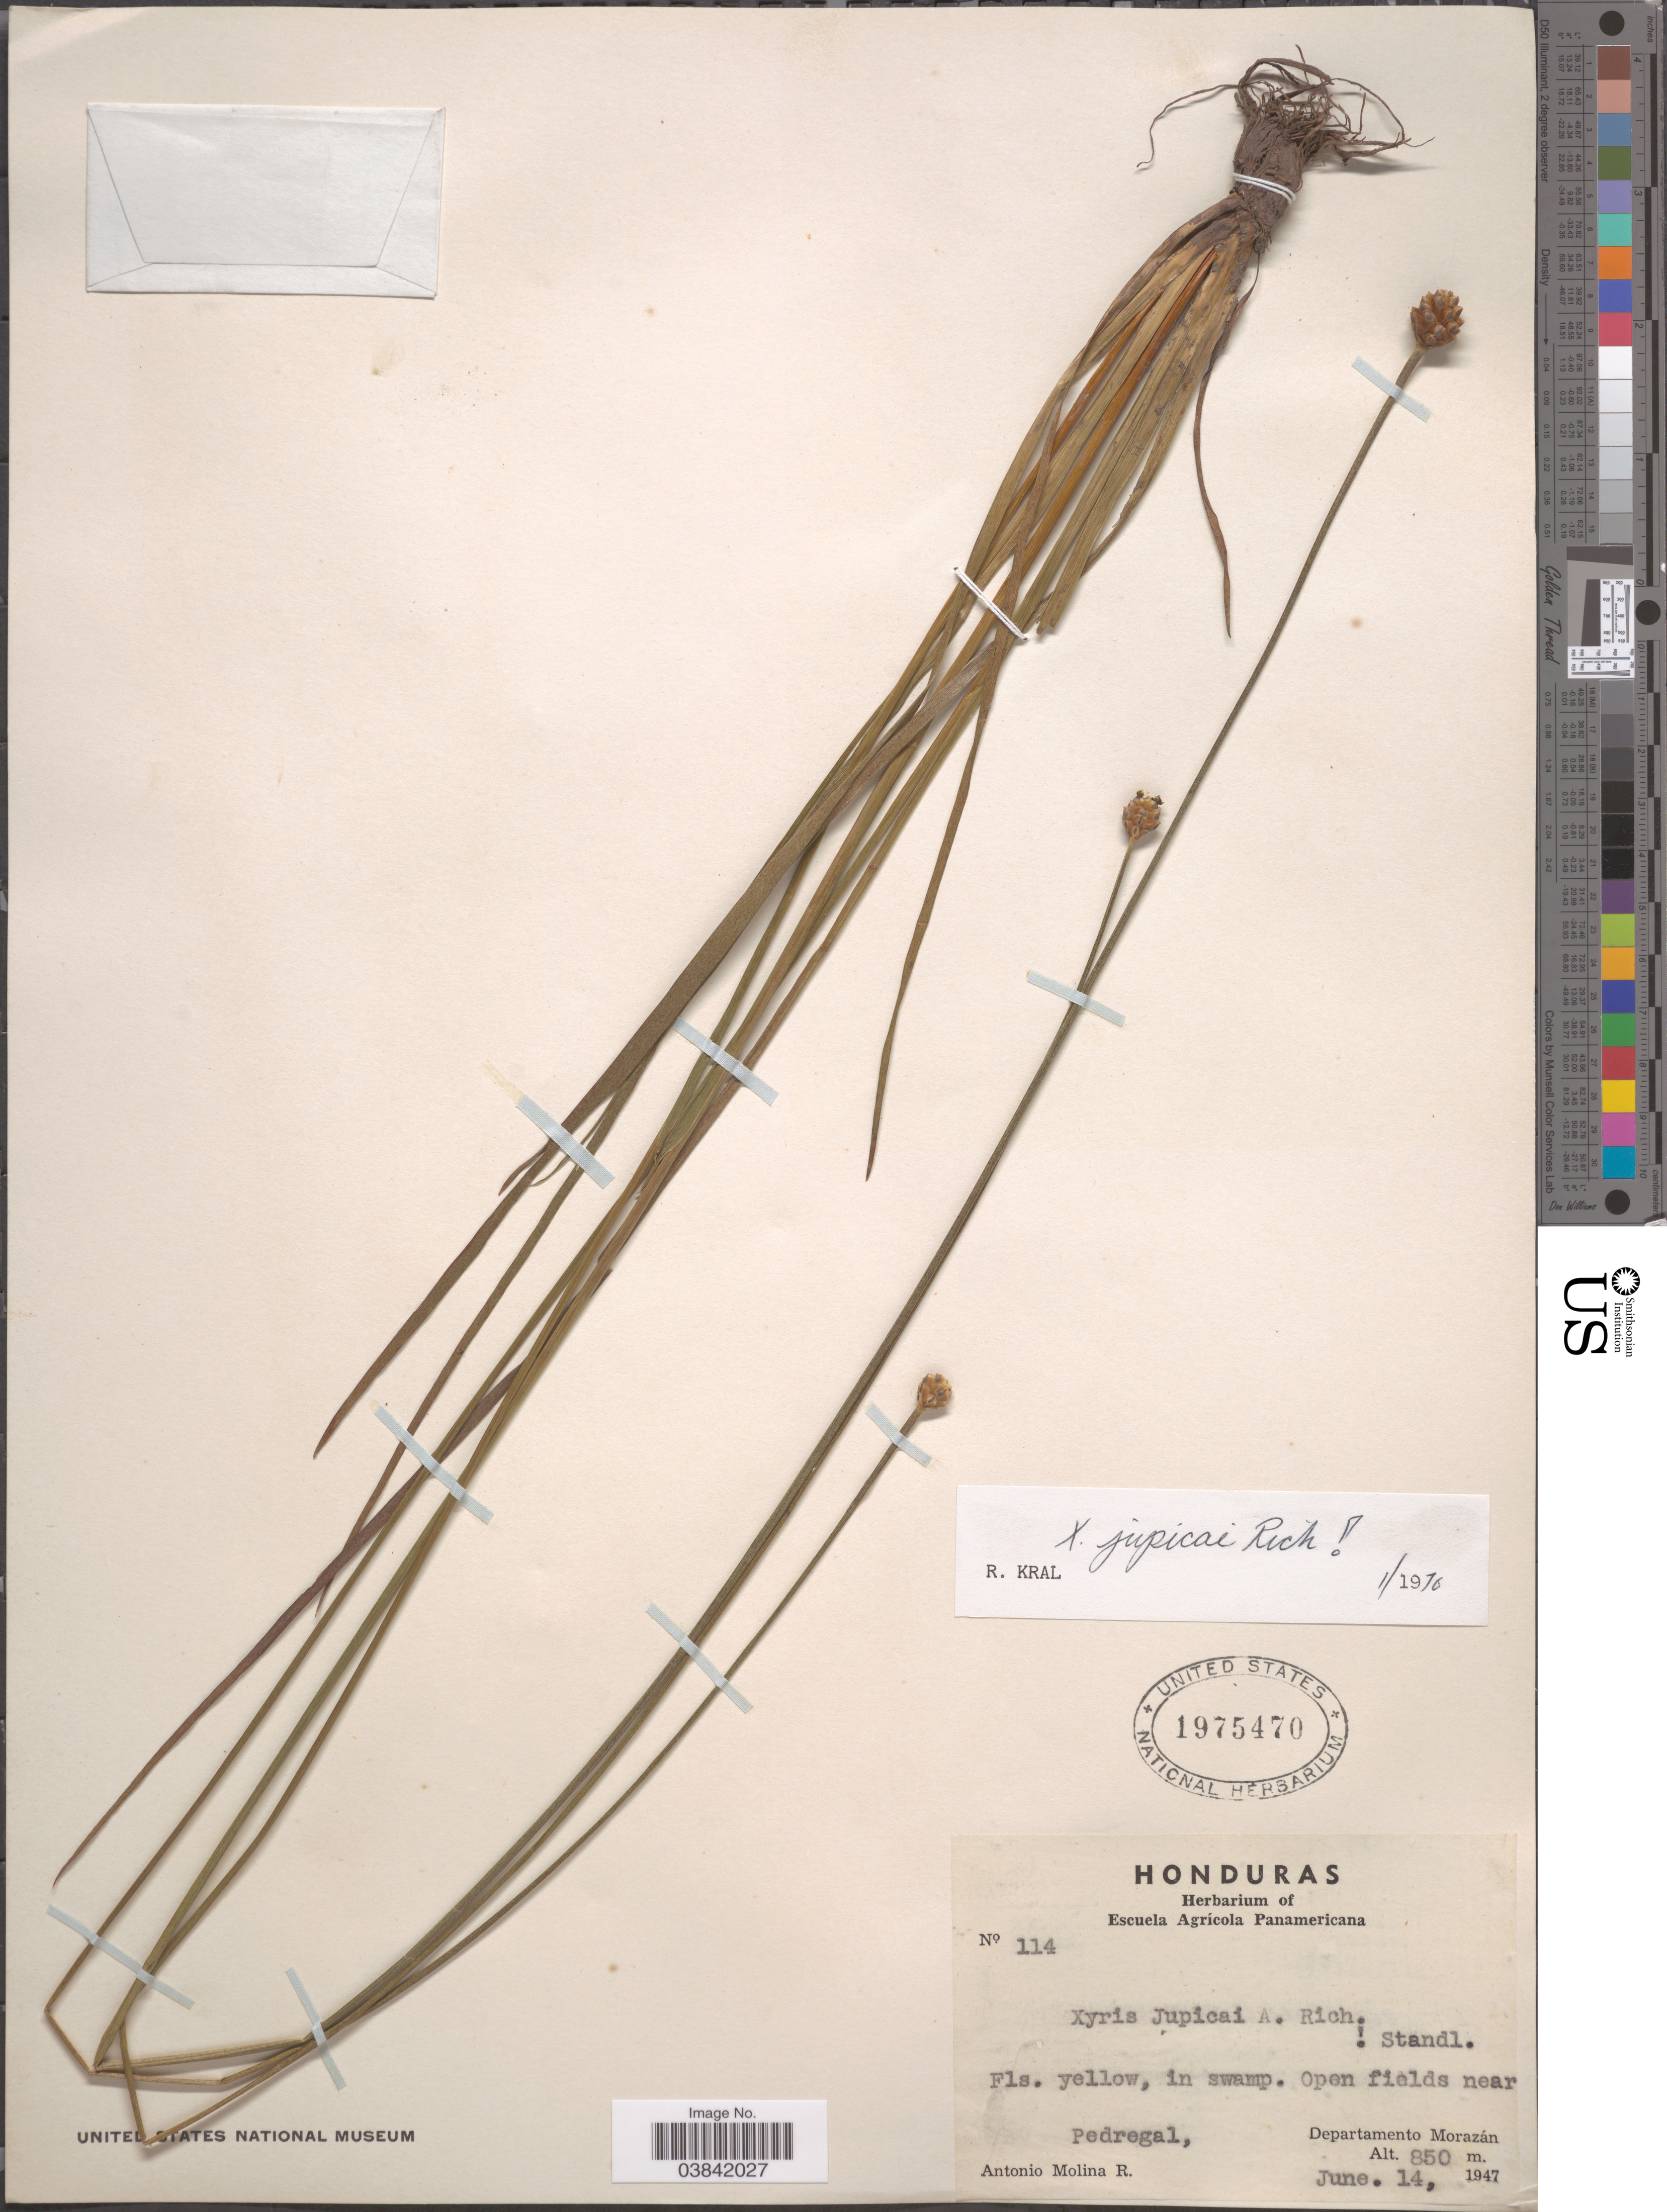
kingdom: Plantae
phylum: Tracheophyta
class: Liliopsida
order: Poales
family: Xyridaceae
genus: Xyris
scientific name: Xyris jupicai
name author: Rich.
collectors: A. Molina R.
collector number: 114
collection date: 1947-06-14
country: Honduras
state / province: Fco. Morazán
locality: Open fields near Pedregal, Departamento Morazán.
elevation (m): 850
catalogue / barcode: US 1975470